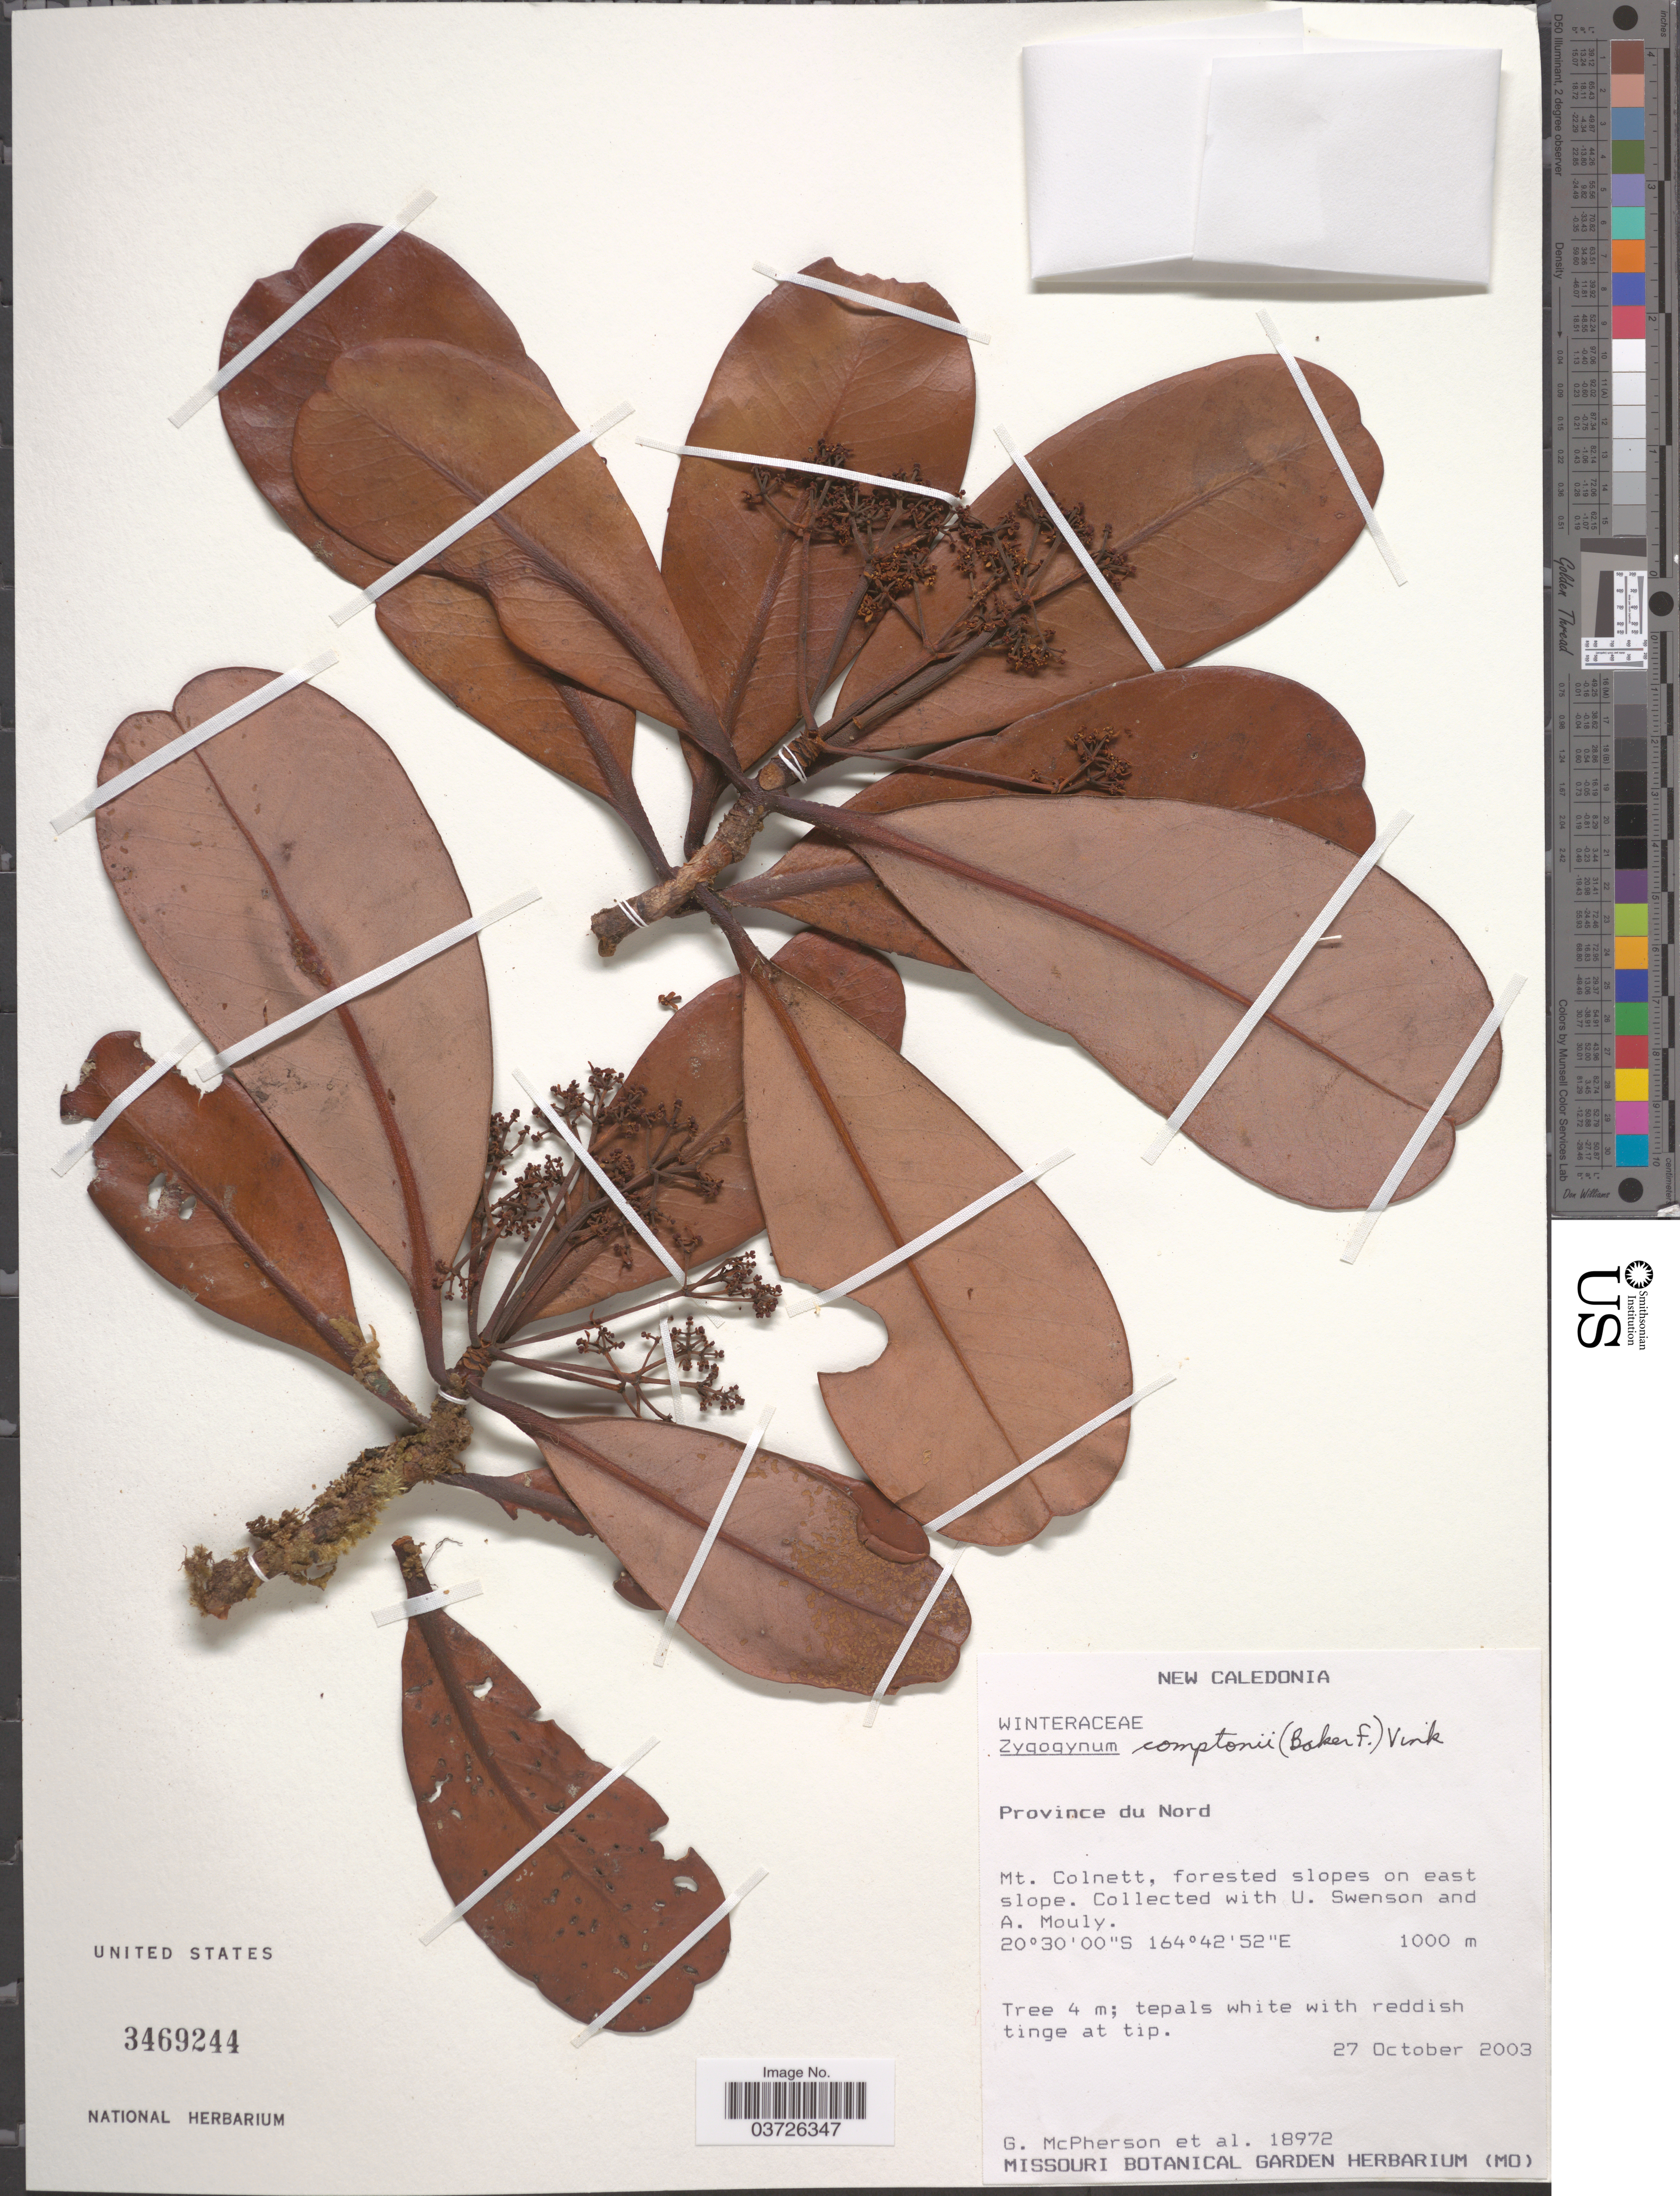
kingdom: Plantae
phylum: Tracheophyta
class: Magnoliopsida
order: Canellales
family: Winteraceae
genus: Zygogynum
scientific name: Zygogynum comptonii var. comptonii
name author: (Baker f.) Vink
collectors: G. McPherson, U. Swenson & A. Mouly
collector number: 18972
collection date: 2003-10-27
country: New Caledonia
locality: Province du Nord. Mt. Colnett, forested slopes on east slope.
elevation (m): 1000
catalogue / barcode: US 3469244